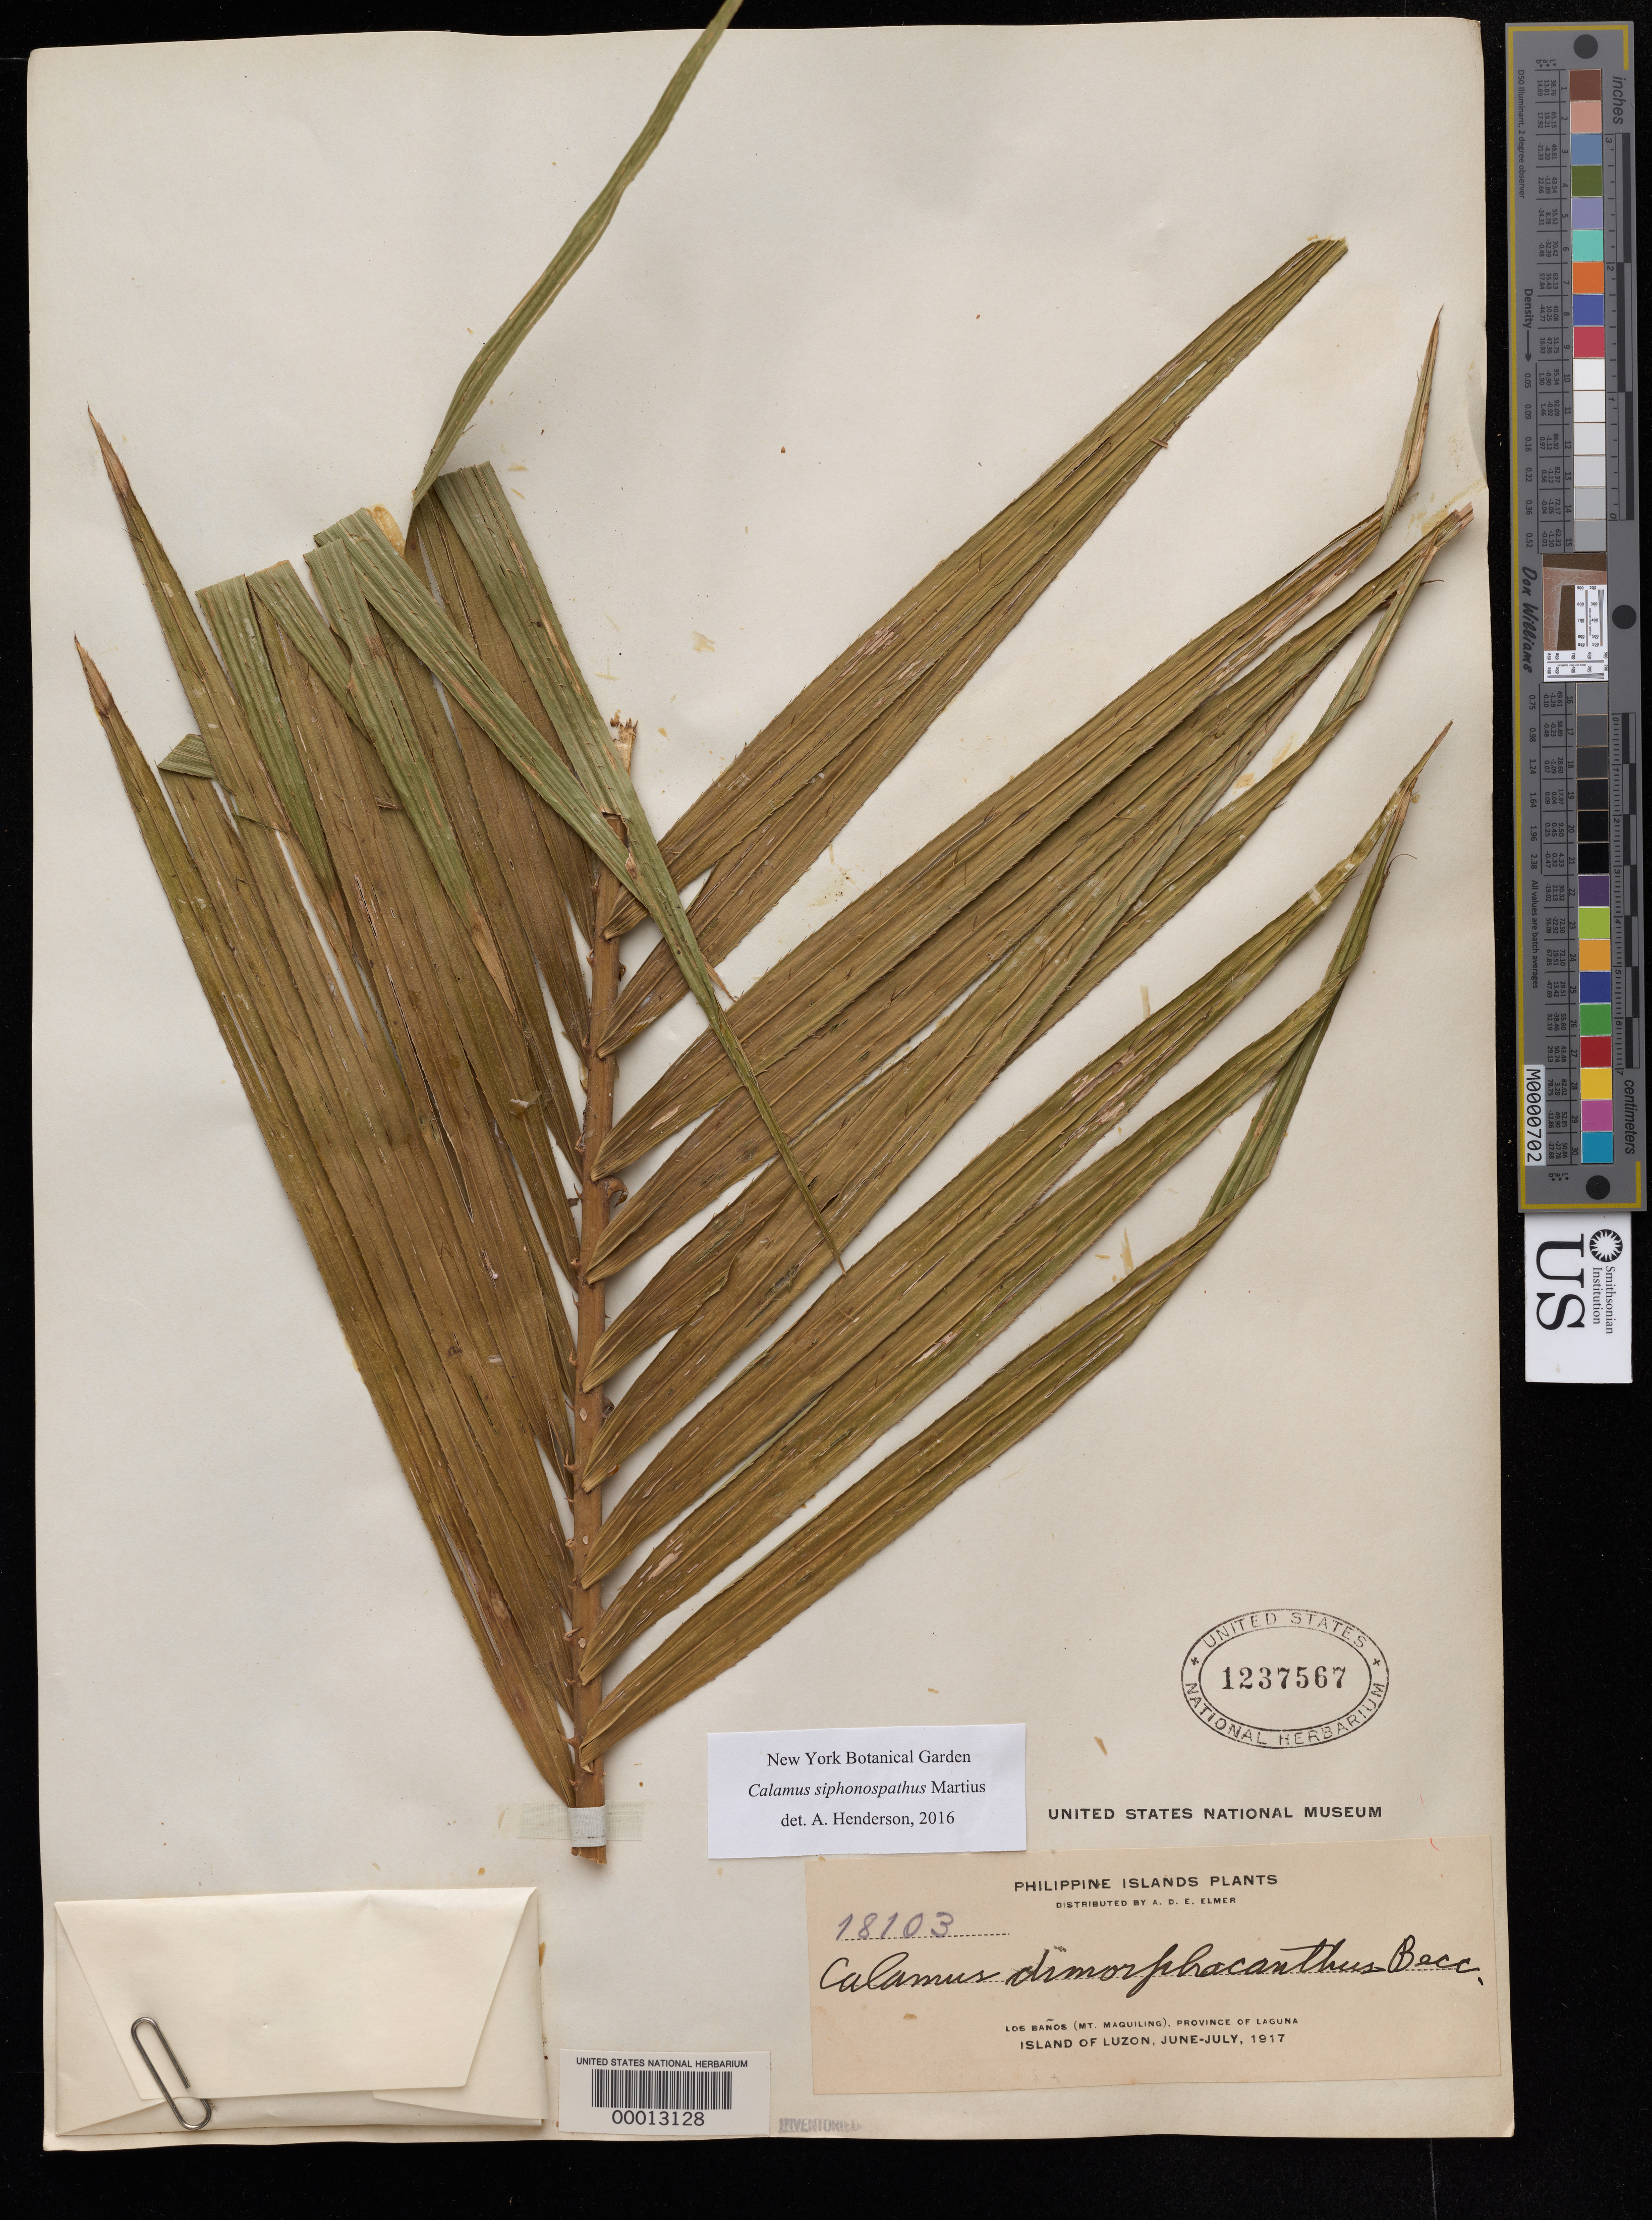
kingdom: Plantae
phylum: Tracheophyta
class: Liliopsida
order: Arecales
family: Arecaceae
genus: Calamus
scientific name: Calamus siphonospathus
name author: Martius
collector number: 18103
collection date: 1917-06/1917-07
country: Philippines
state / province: Central Luzon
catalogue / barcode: US 1237567